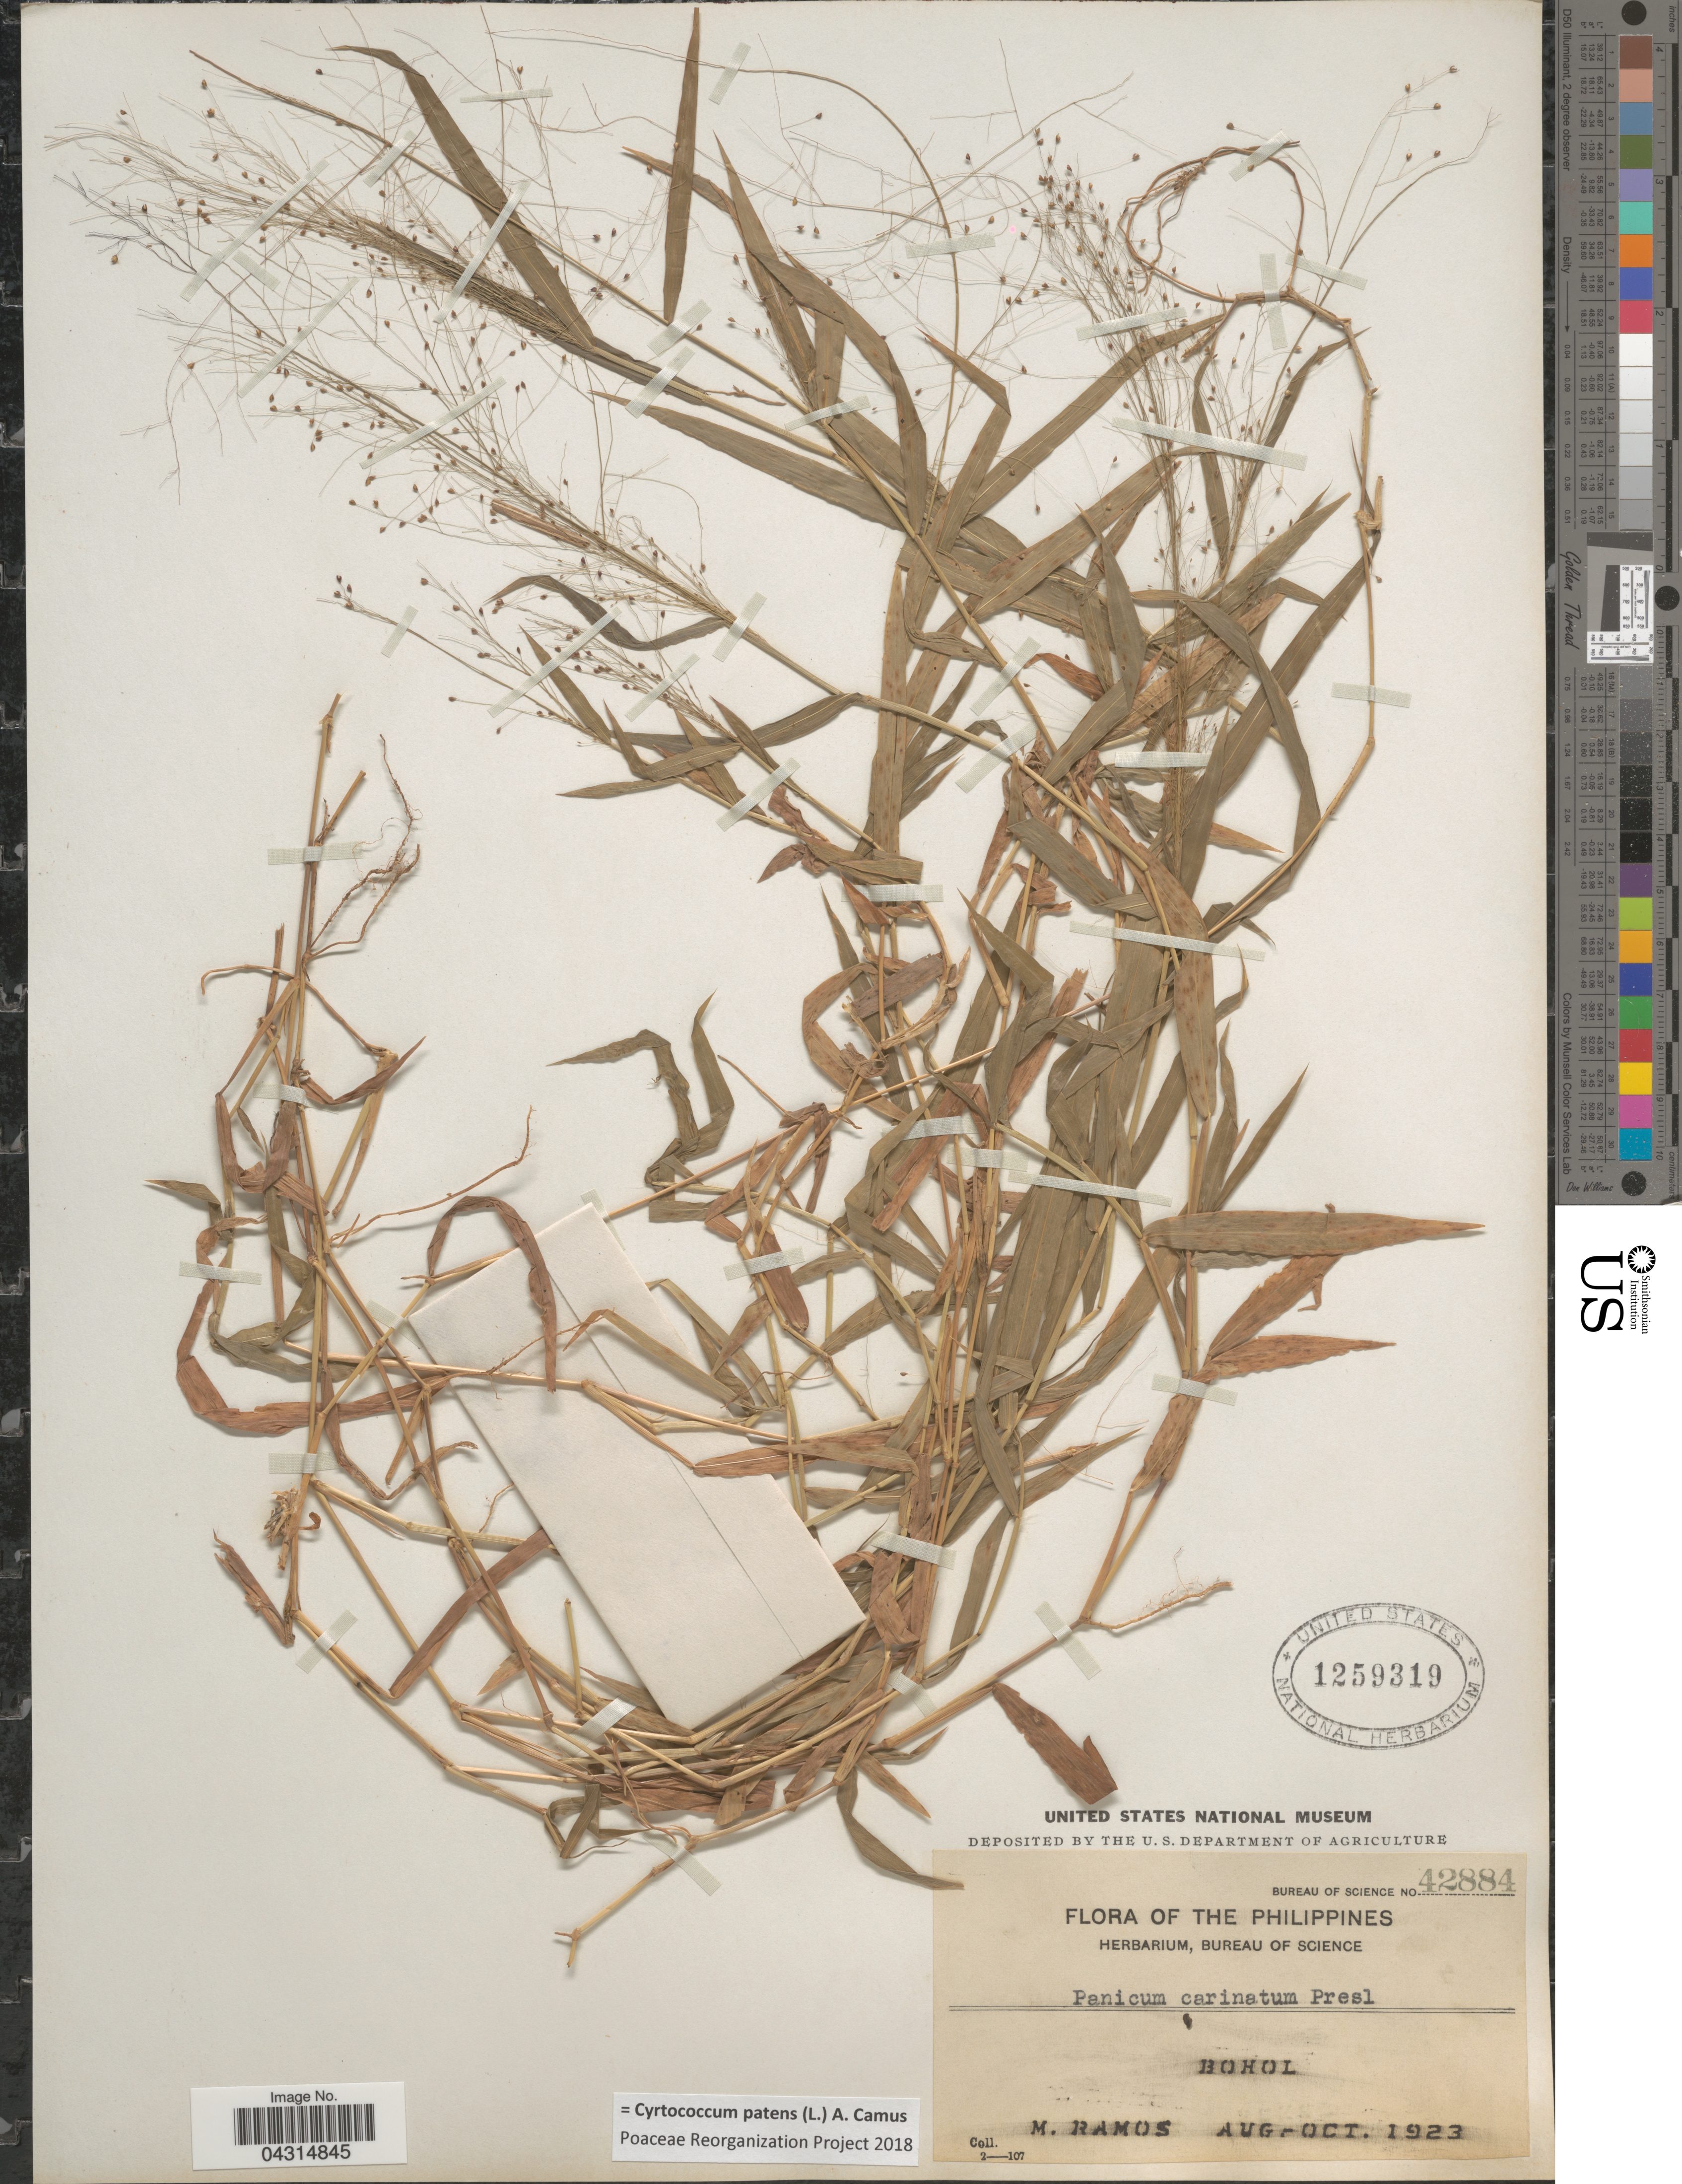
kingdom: Plantae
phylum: Tracheophyta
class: Liliopsida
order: Poales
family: Poaceae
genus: Cyrtococcum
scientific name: Cyrtococcum patens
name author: (L.) A. Camus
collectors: M. Ramos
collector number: Bureau of Science 1259319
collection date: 1923-08/1923-10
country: Philippines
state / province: Central Visayas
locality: Bohol.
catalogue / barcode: US 1259319